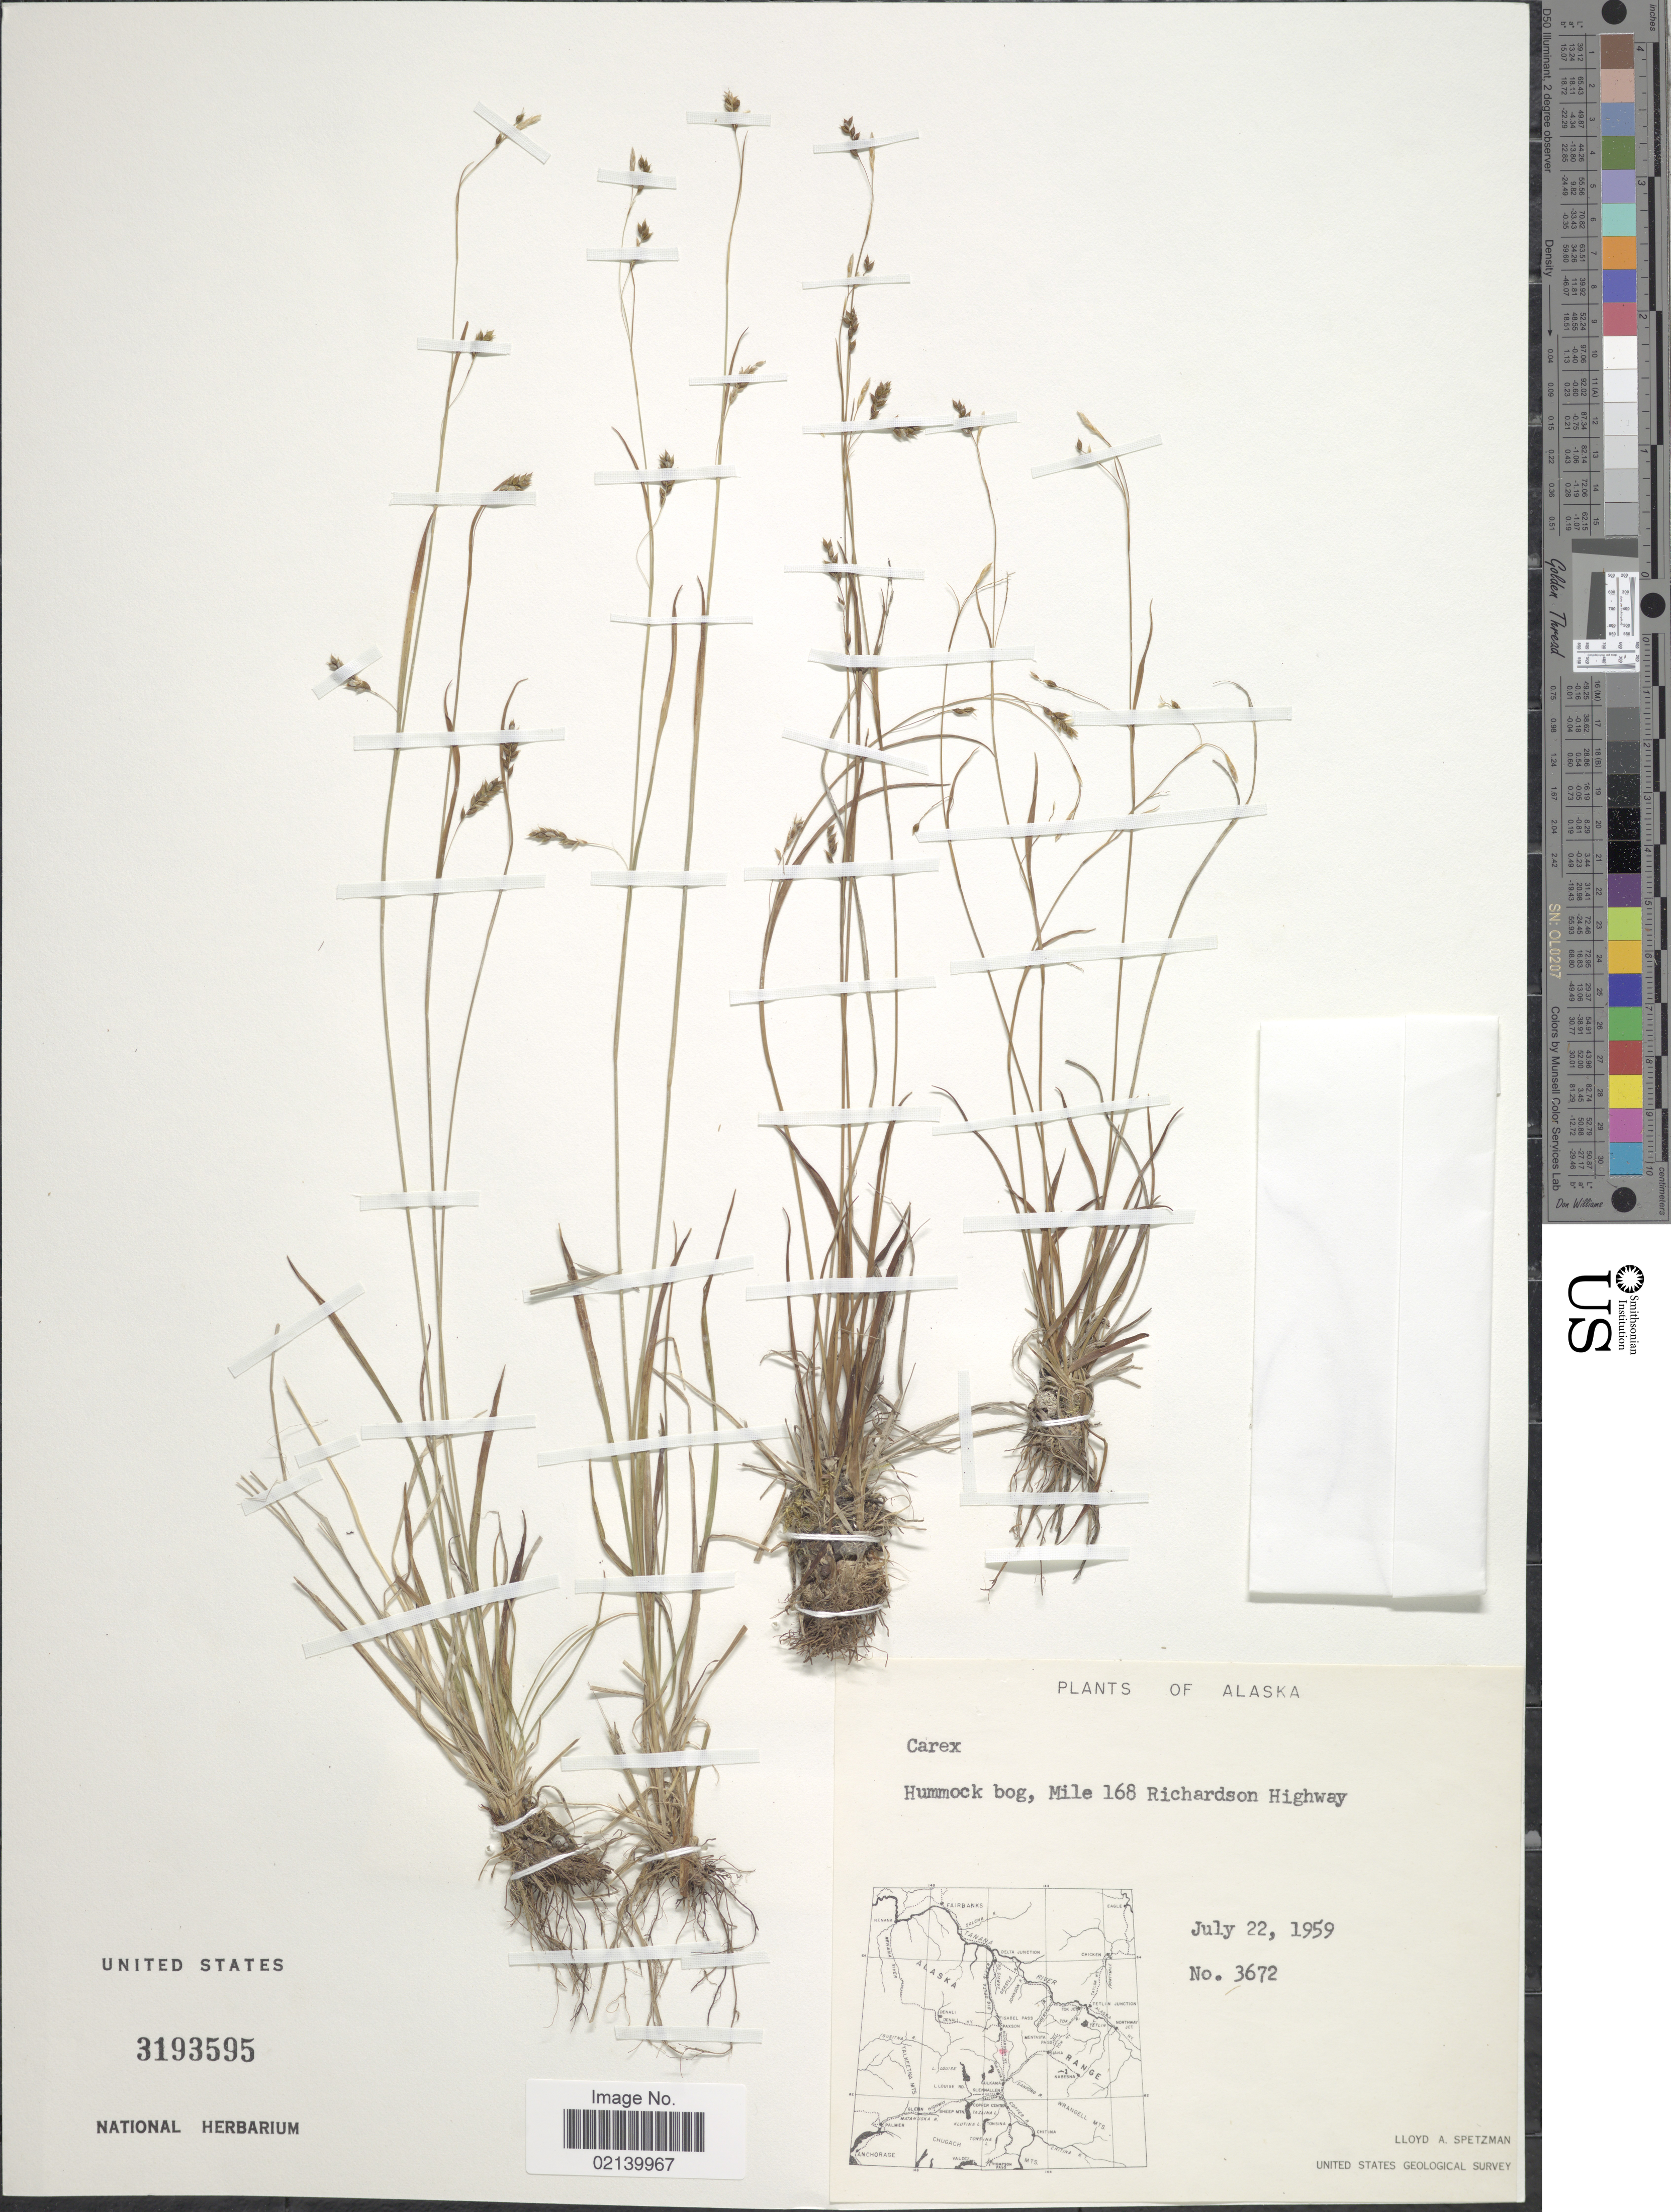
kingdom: Plantae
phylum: Tracheophyta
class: Liliopsida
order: Poales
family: Cyperaceae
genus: Carex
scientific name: Carex sp.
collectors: L. Spetzman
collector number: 3672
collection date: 1959-07-22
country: United States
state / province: Alaska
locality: Hummock bog, Mile 168 Richardson Highway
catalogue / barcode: US 3193595